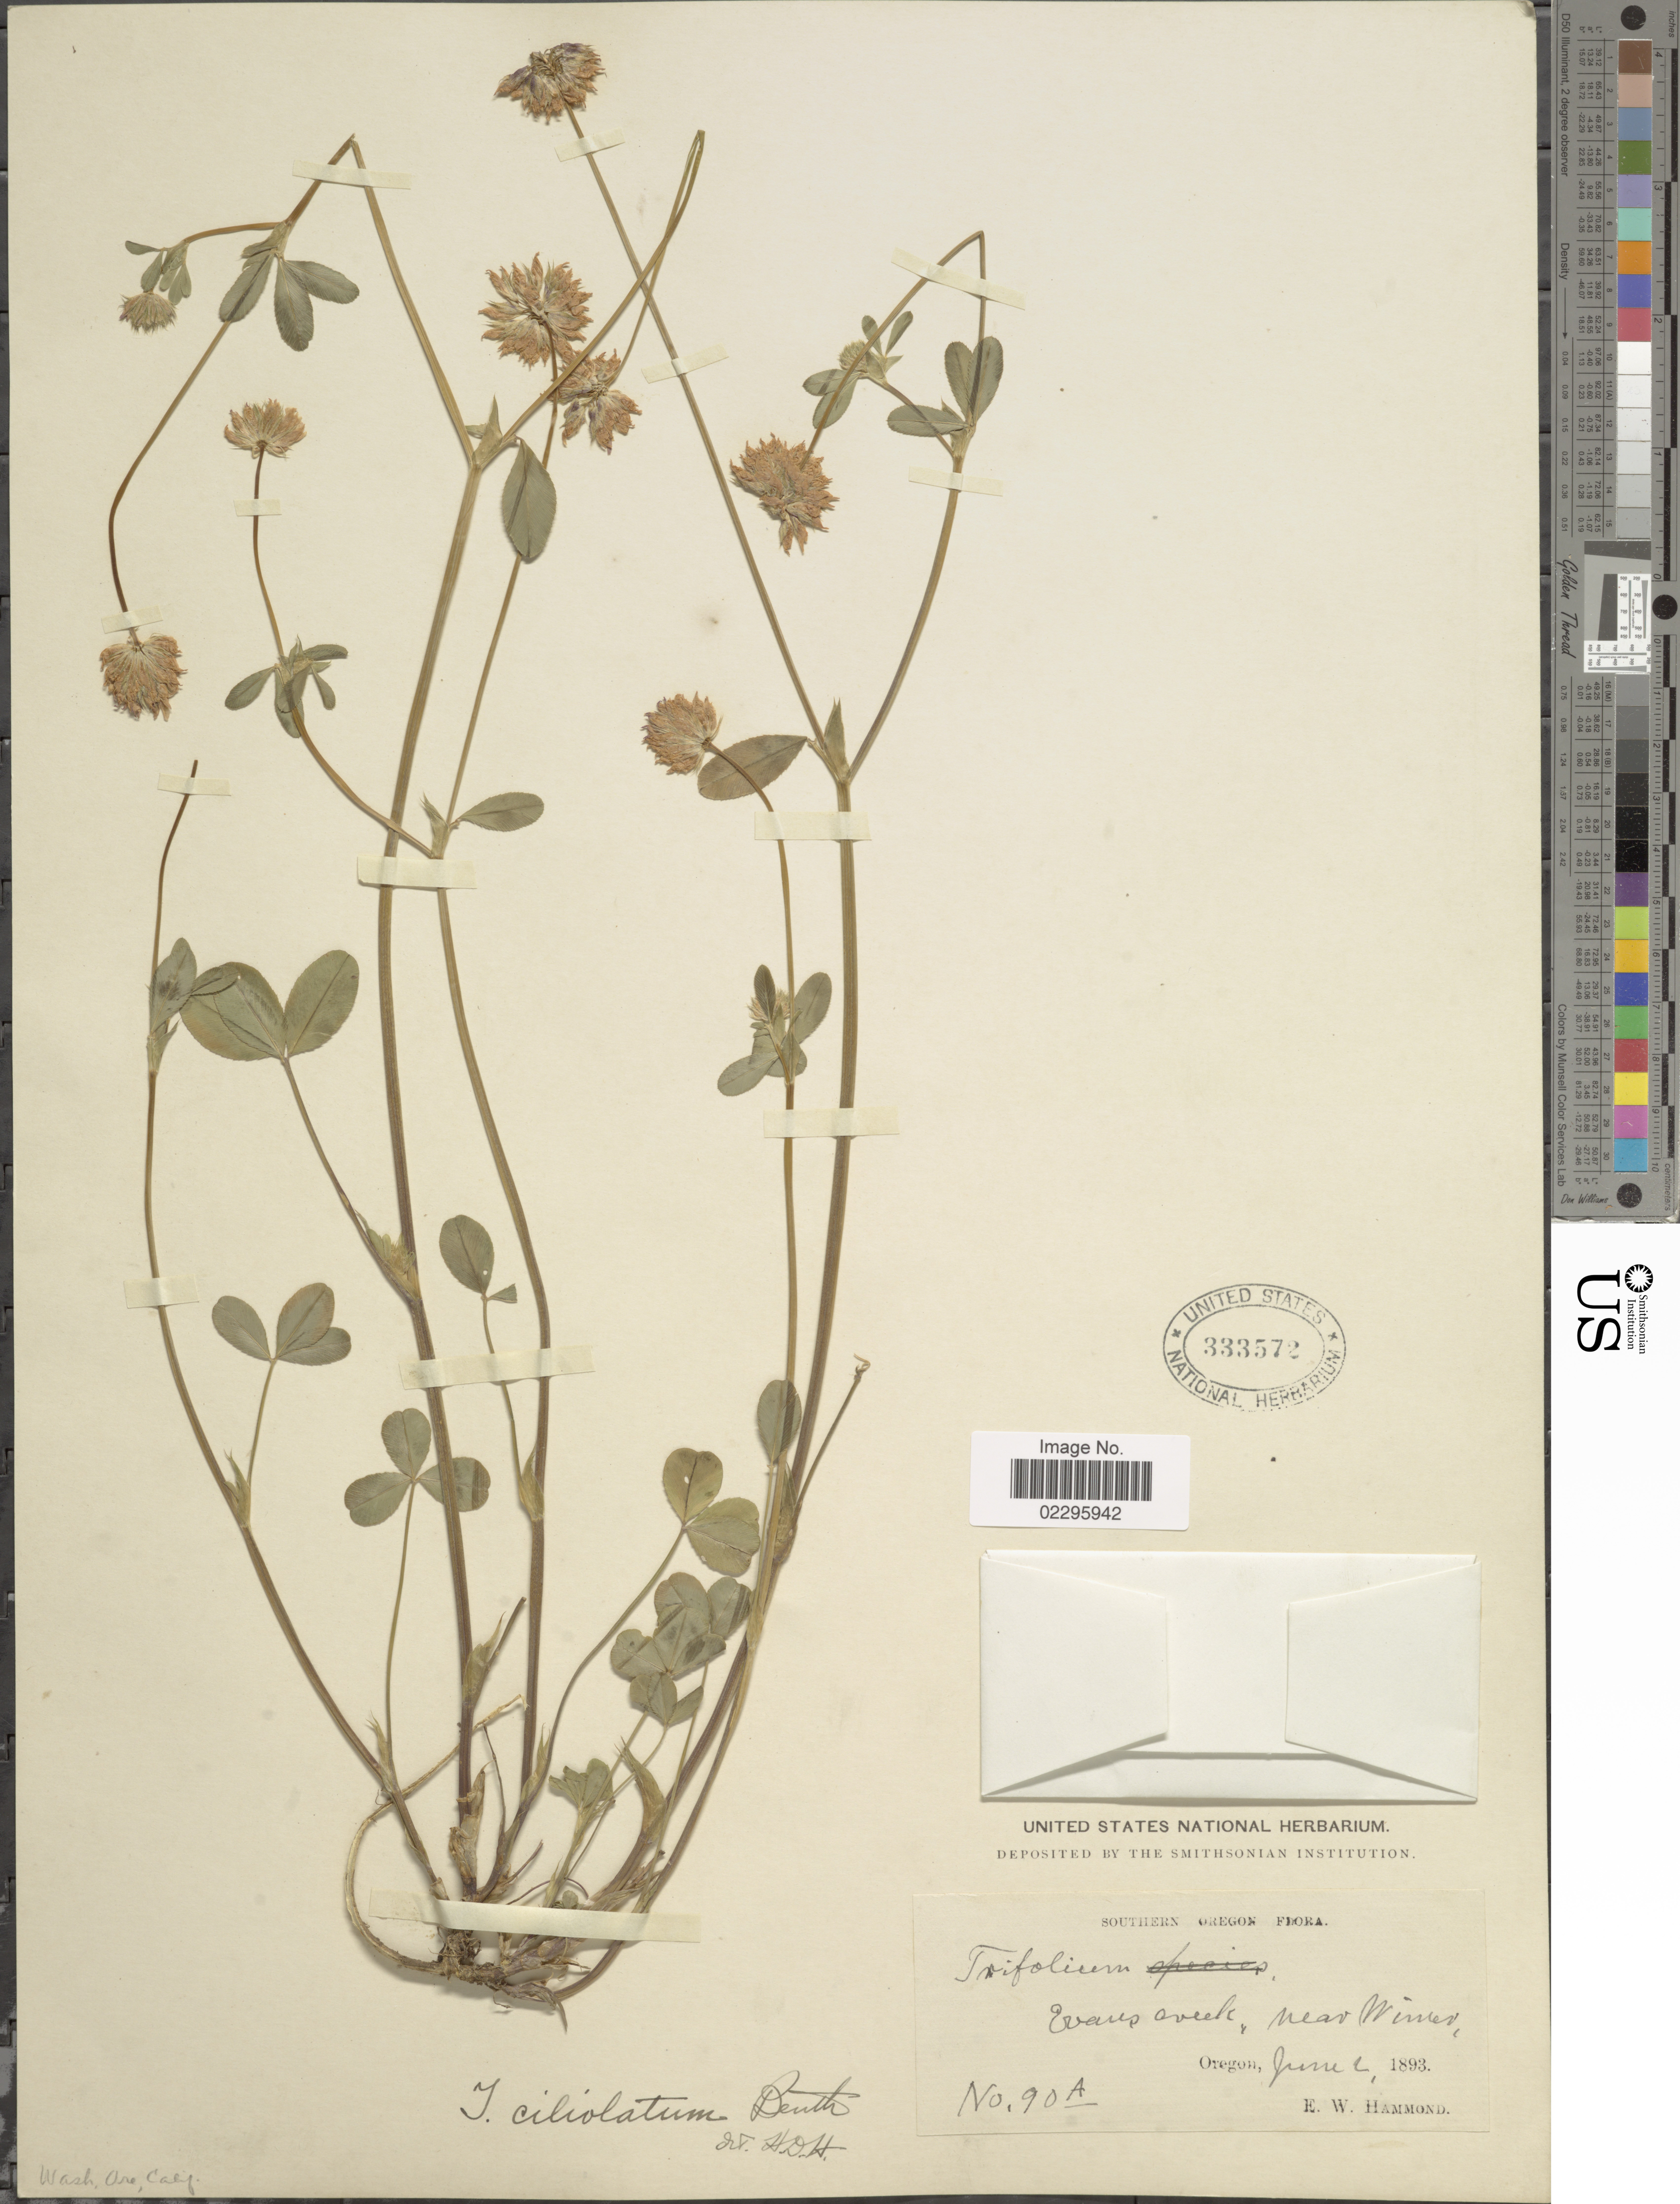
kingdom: Plantae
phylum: Tracheophyta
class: Magnoliopsida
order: Fabales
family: Fabaceae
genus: Trifolium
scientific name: Trifolium ciliolatum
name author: Benth.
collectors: E. Hammond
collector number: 90A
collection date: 1893-06-02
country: United States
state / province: Oregon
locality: Southern Oregon, Evans creek, near Wimer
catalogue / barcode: US 333572